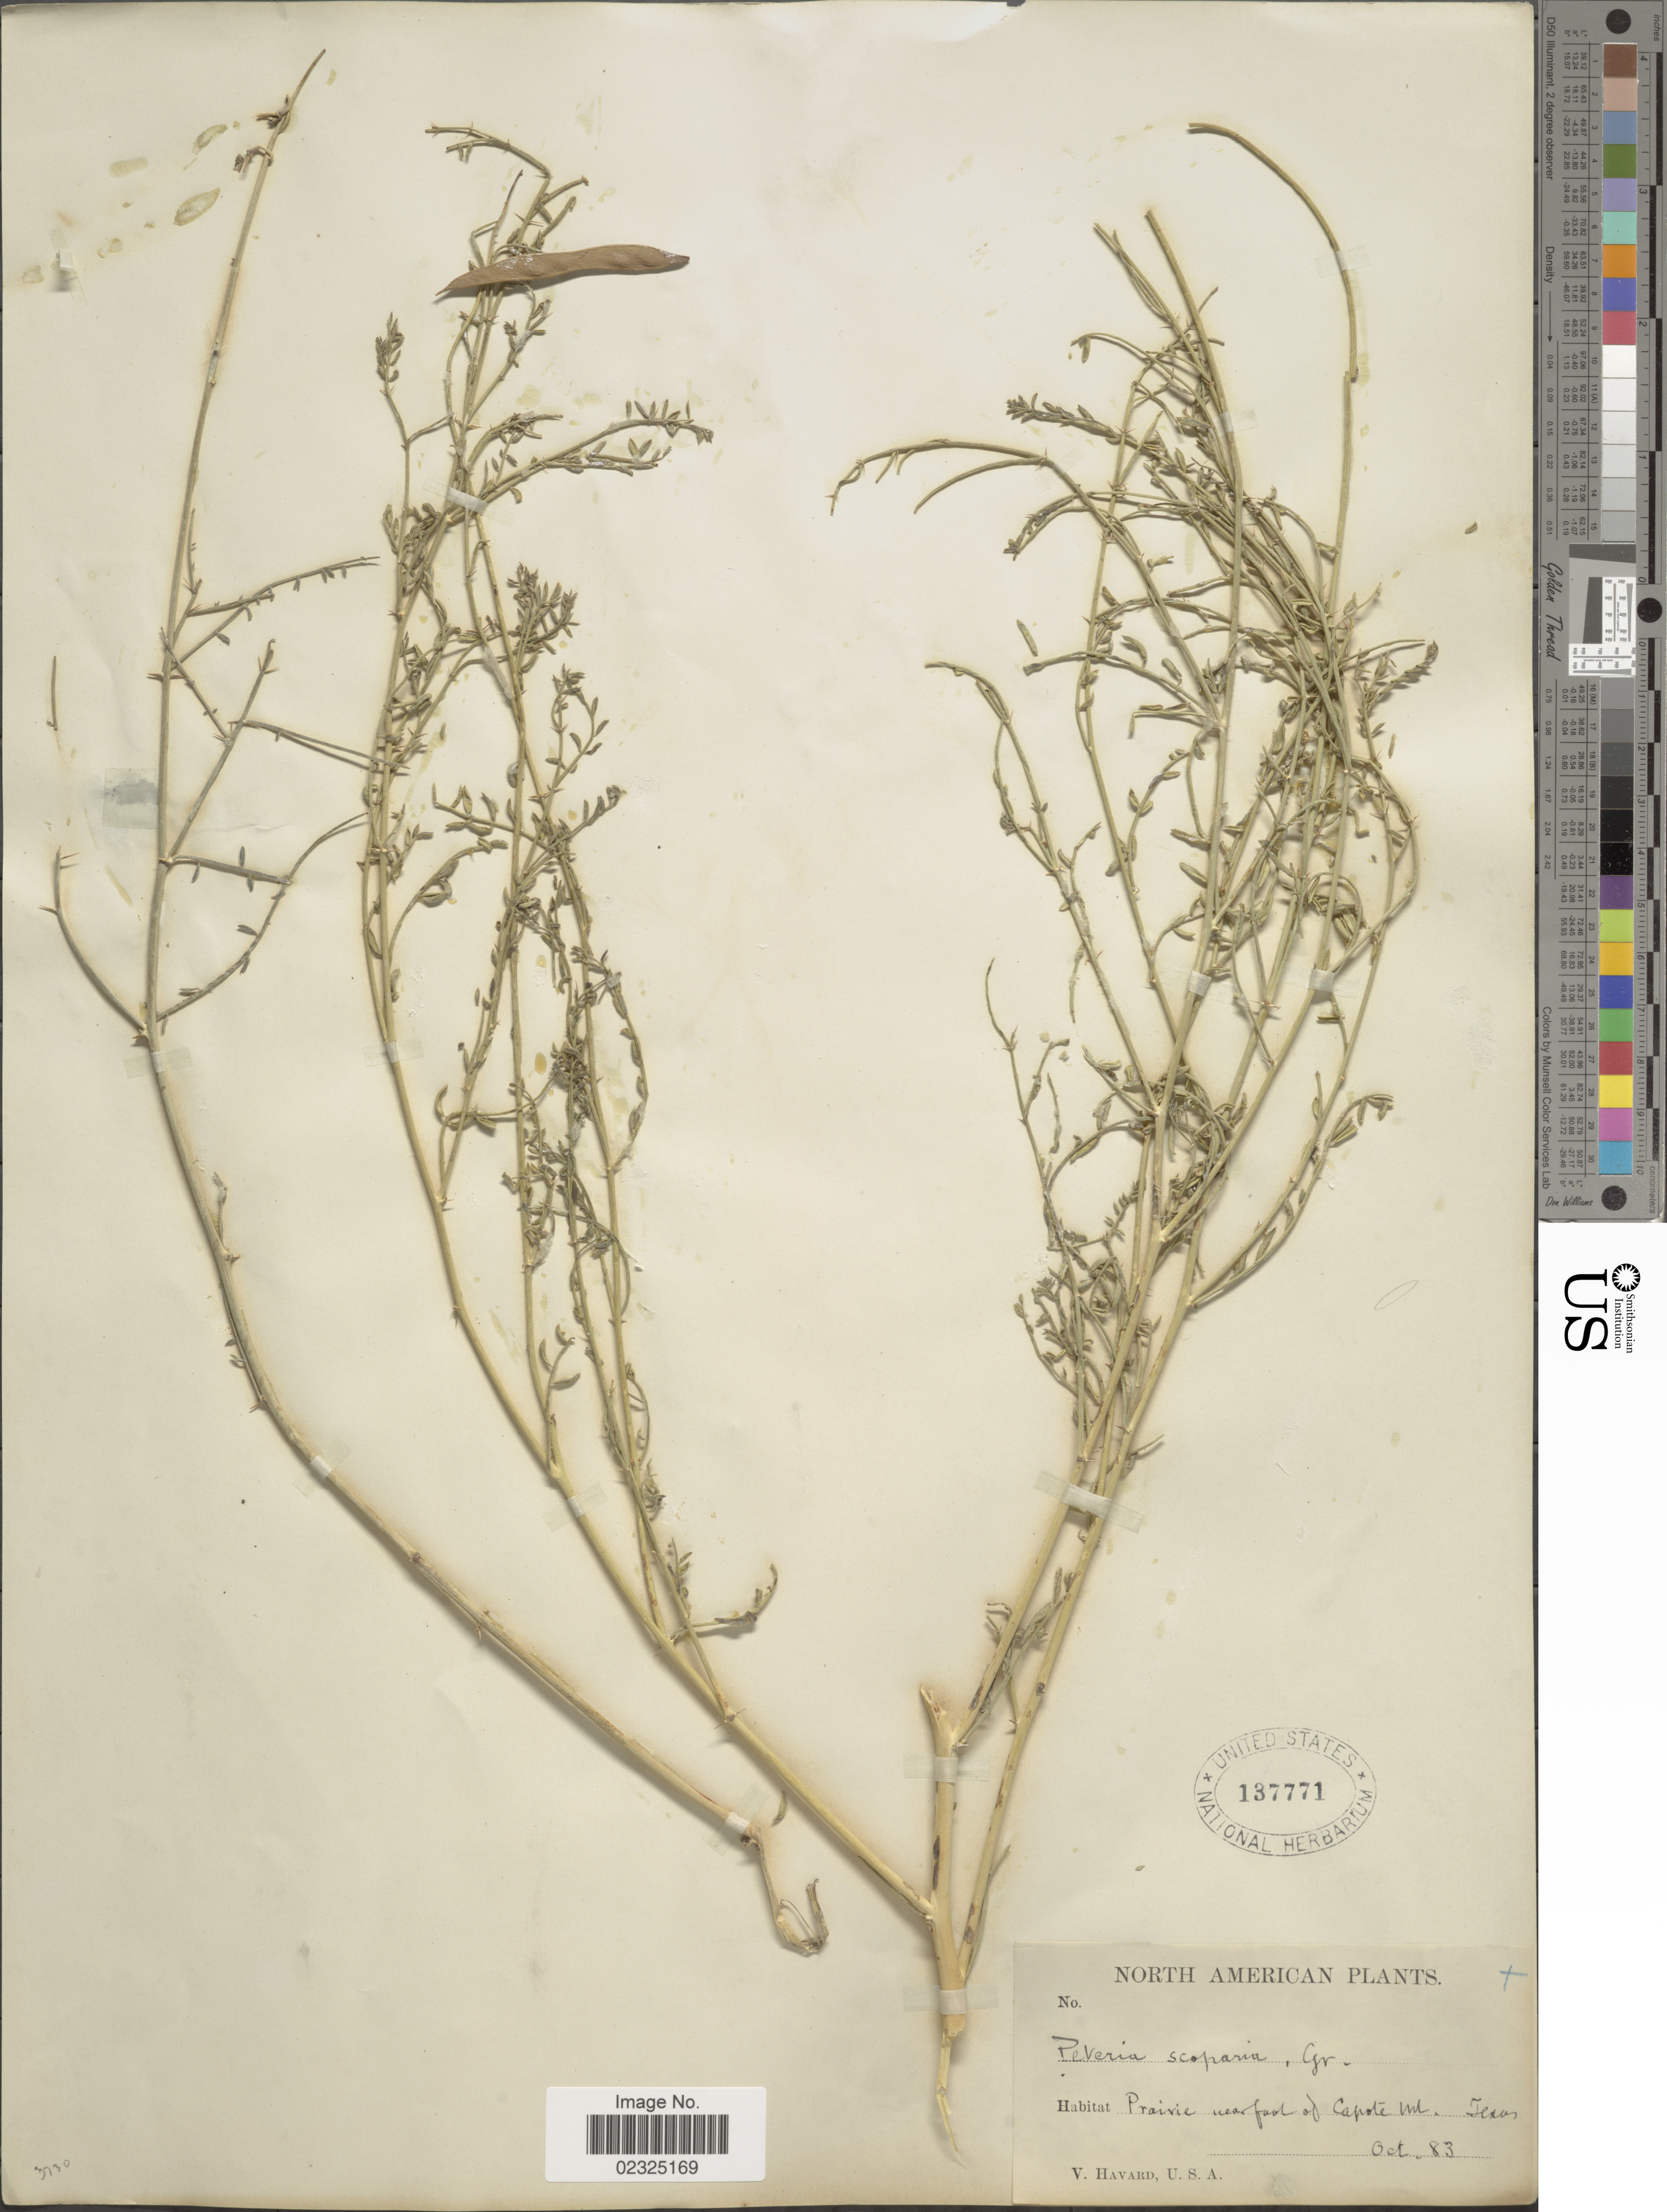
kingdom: Plantae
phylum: Tracheophyta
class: Magnoliopsida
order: Fabales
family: Fabaceae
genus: Peteria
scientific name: Peteria scoparia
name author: A. Gray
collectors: V. Havard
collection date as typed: Transcribed d/m/y: /10/83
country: United States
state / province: Texas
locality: Prairie near foot of Capote Mt.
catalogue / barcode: US 137771